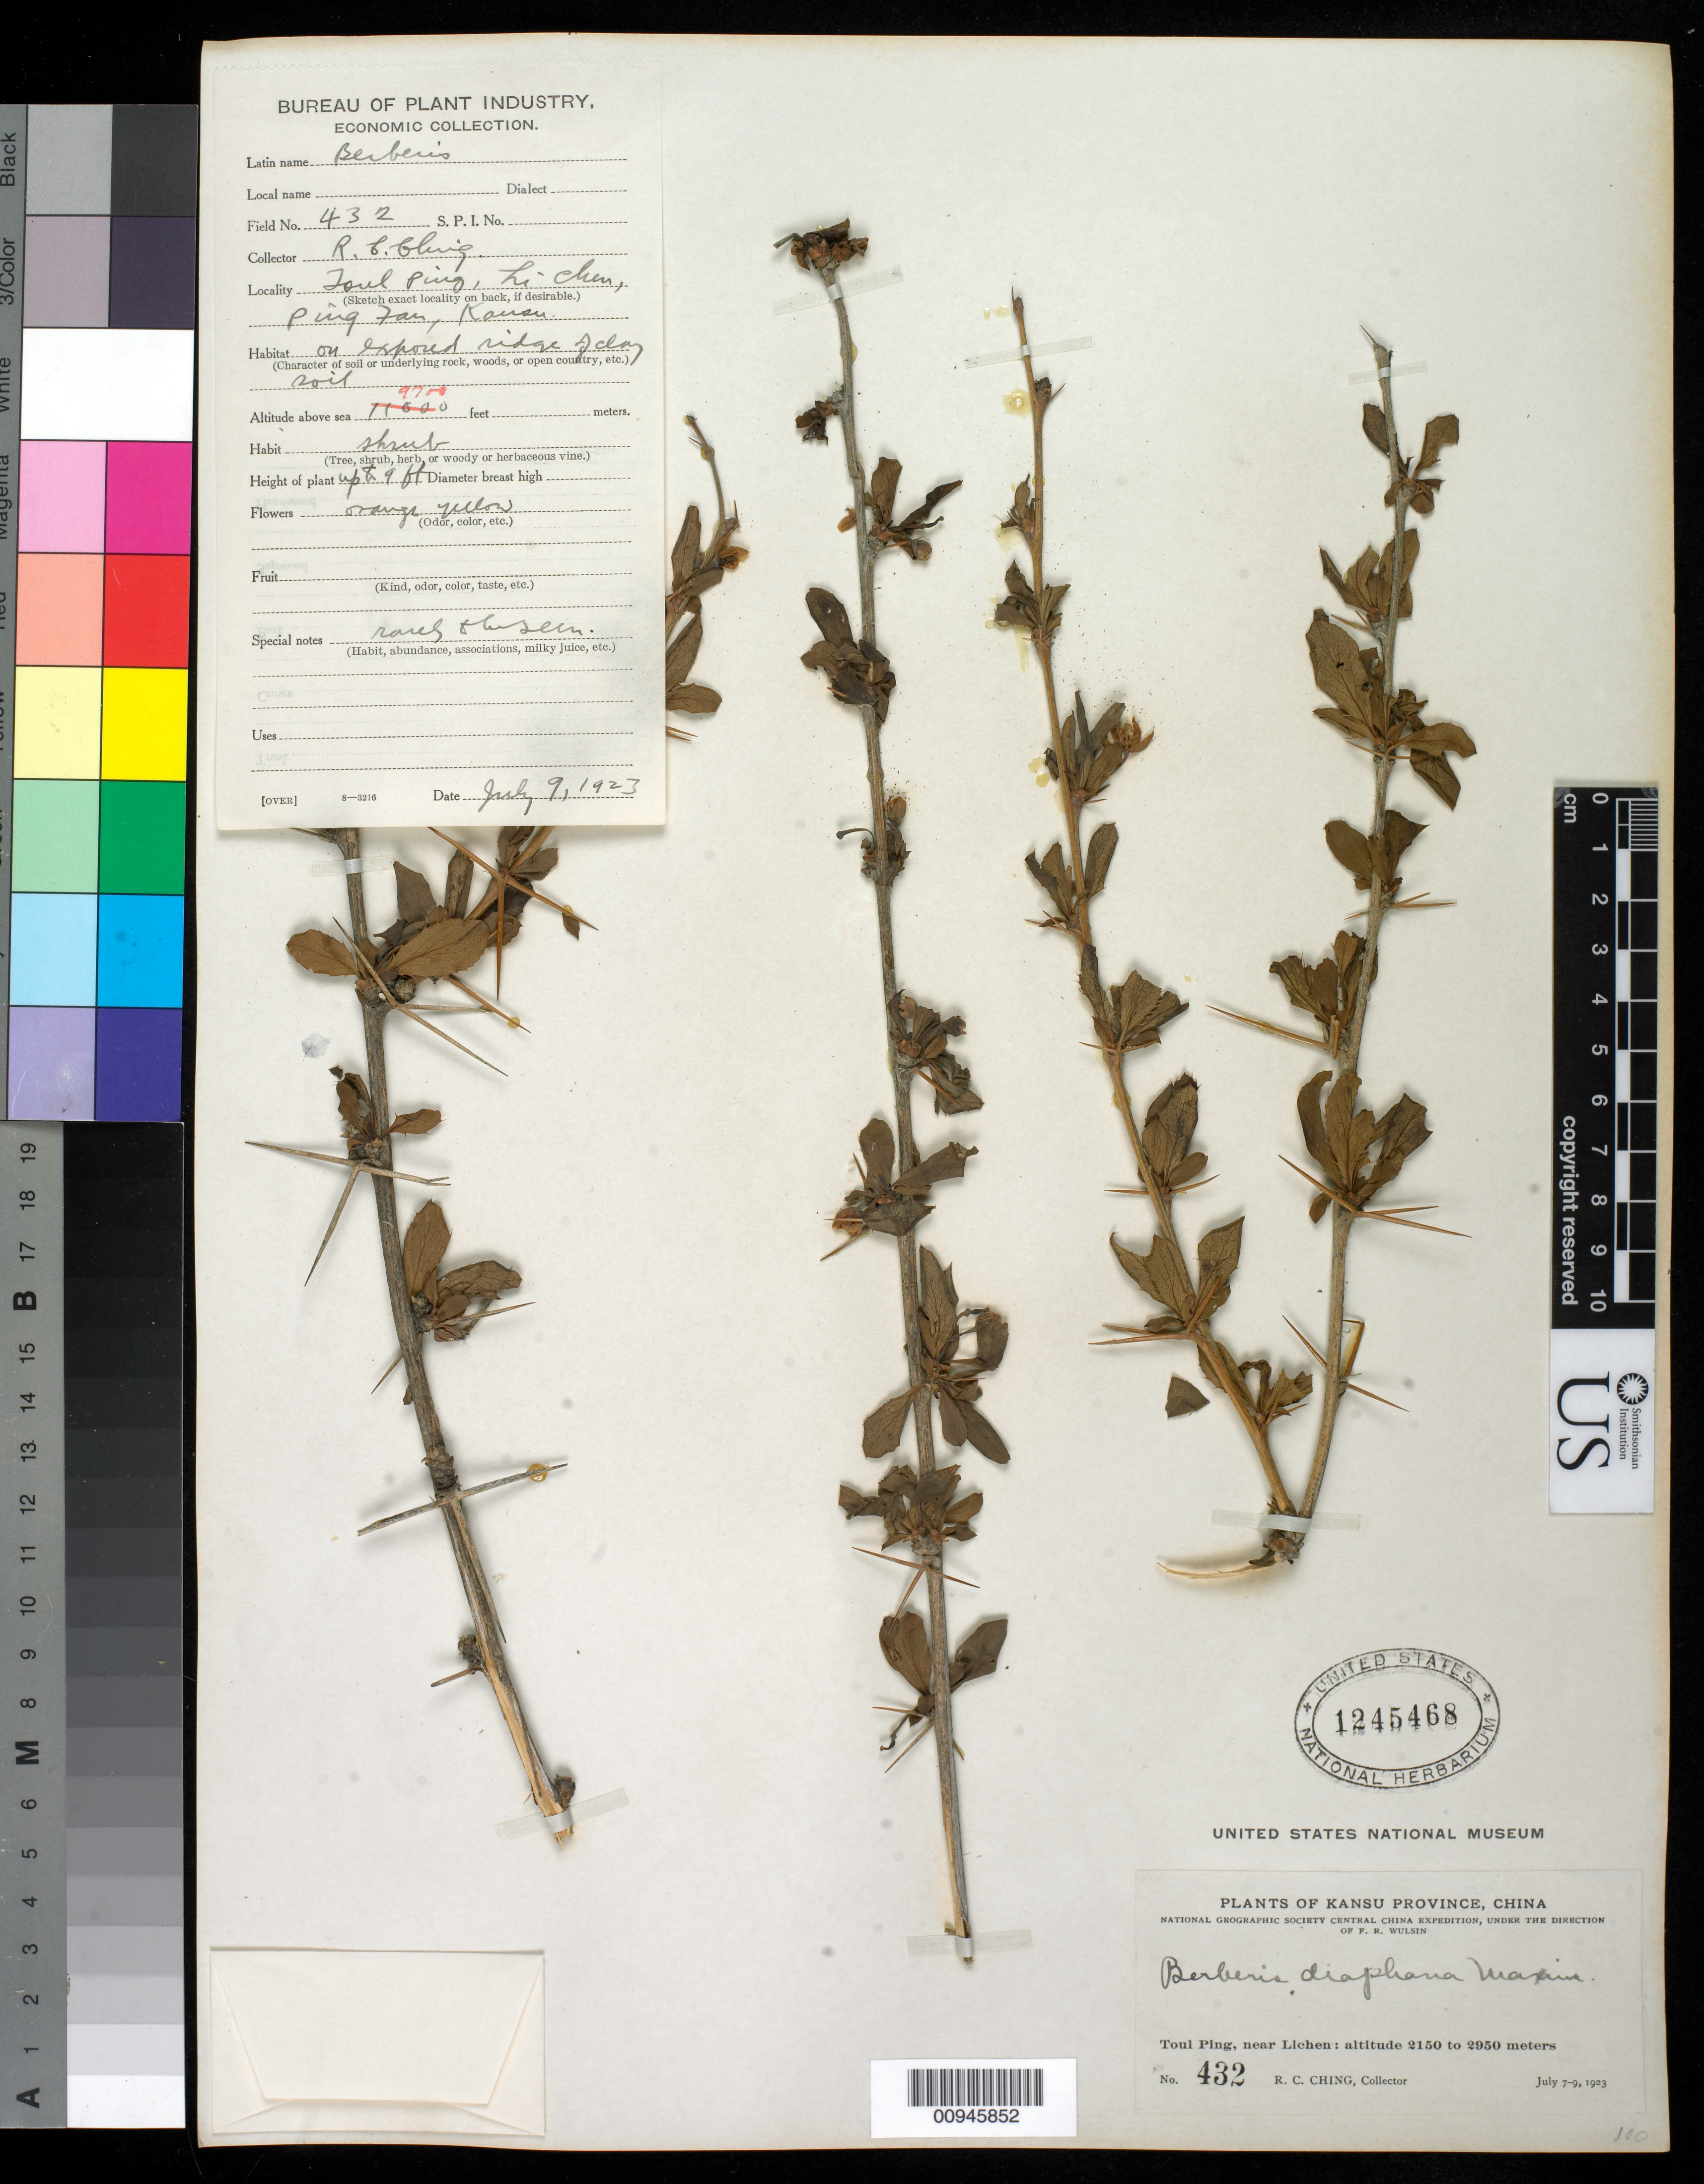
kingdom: Plantae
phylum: Tracheophyta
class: Magnoliopsida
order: Ranunculales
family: Berberidaceae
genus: Berberis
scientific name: Berberis diaphana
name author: Maxim.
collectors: R. C. Ching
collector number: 432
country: China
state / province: Gansu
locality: Toul Ping, Near Lichen, Hi Chen, Ping Fan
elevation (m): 2150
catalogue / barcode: US 1245468